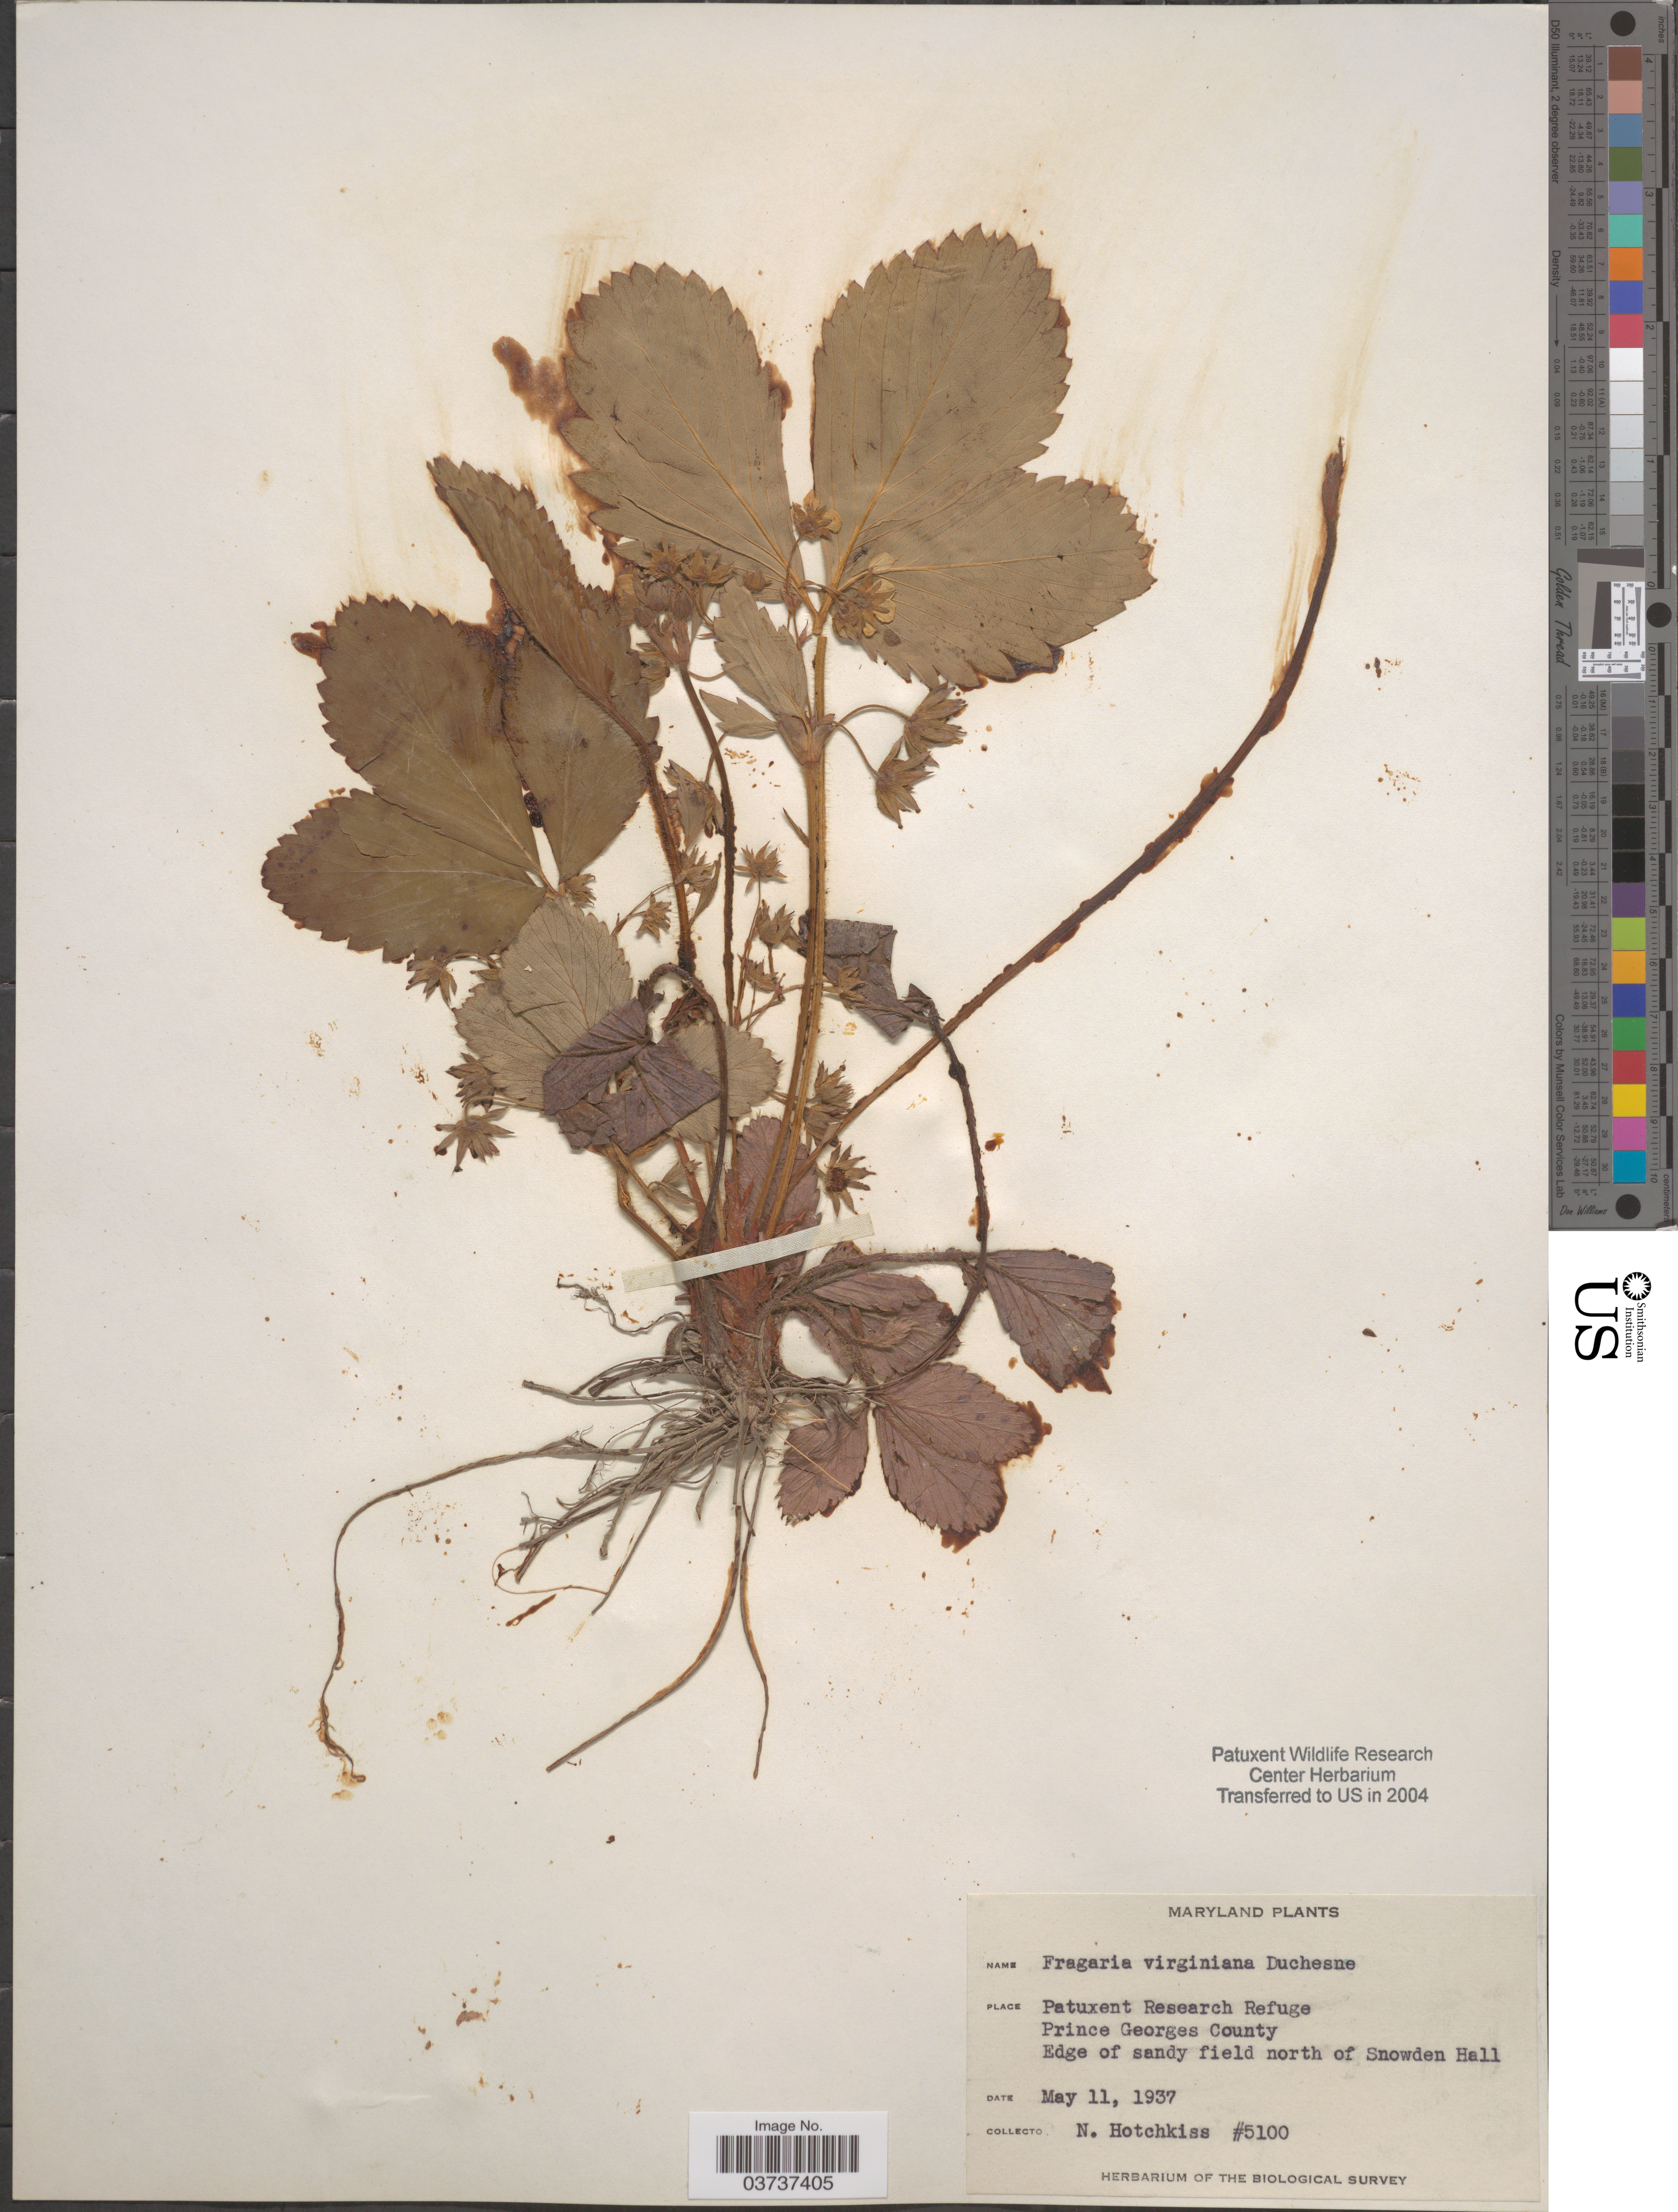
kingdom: Plantae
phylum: Tracheophyta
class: Magnoliopsida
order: Rosales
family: Rosaceae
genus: Fragaria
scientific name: Fragaria virginiana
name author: Mill.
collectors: N. Hotchkiss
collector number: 5100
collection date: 1937-05-11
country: United States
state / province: Maryland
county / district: Prince George's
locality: Patuxent Research Refuge. Prince Georges County. Edge of sandy field north of Snowden Hall.